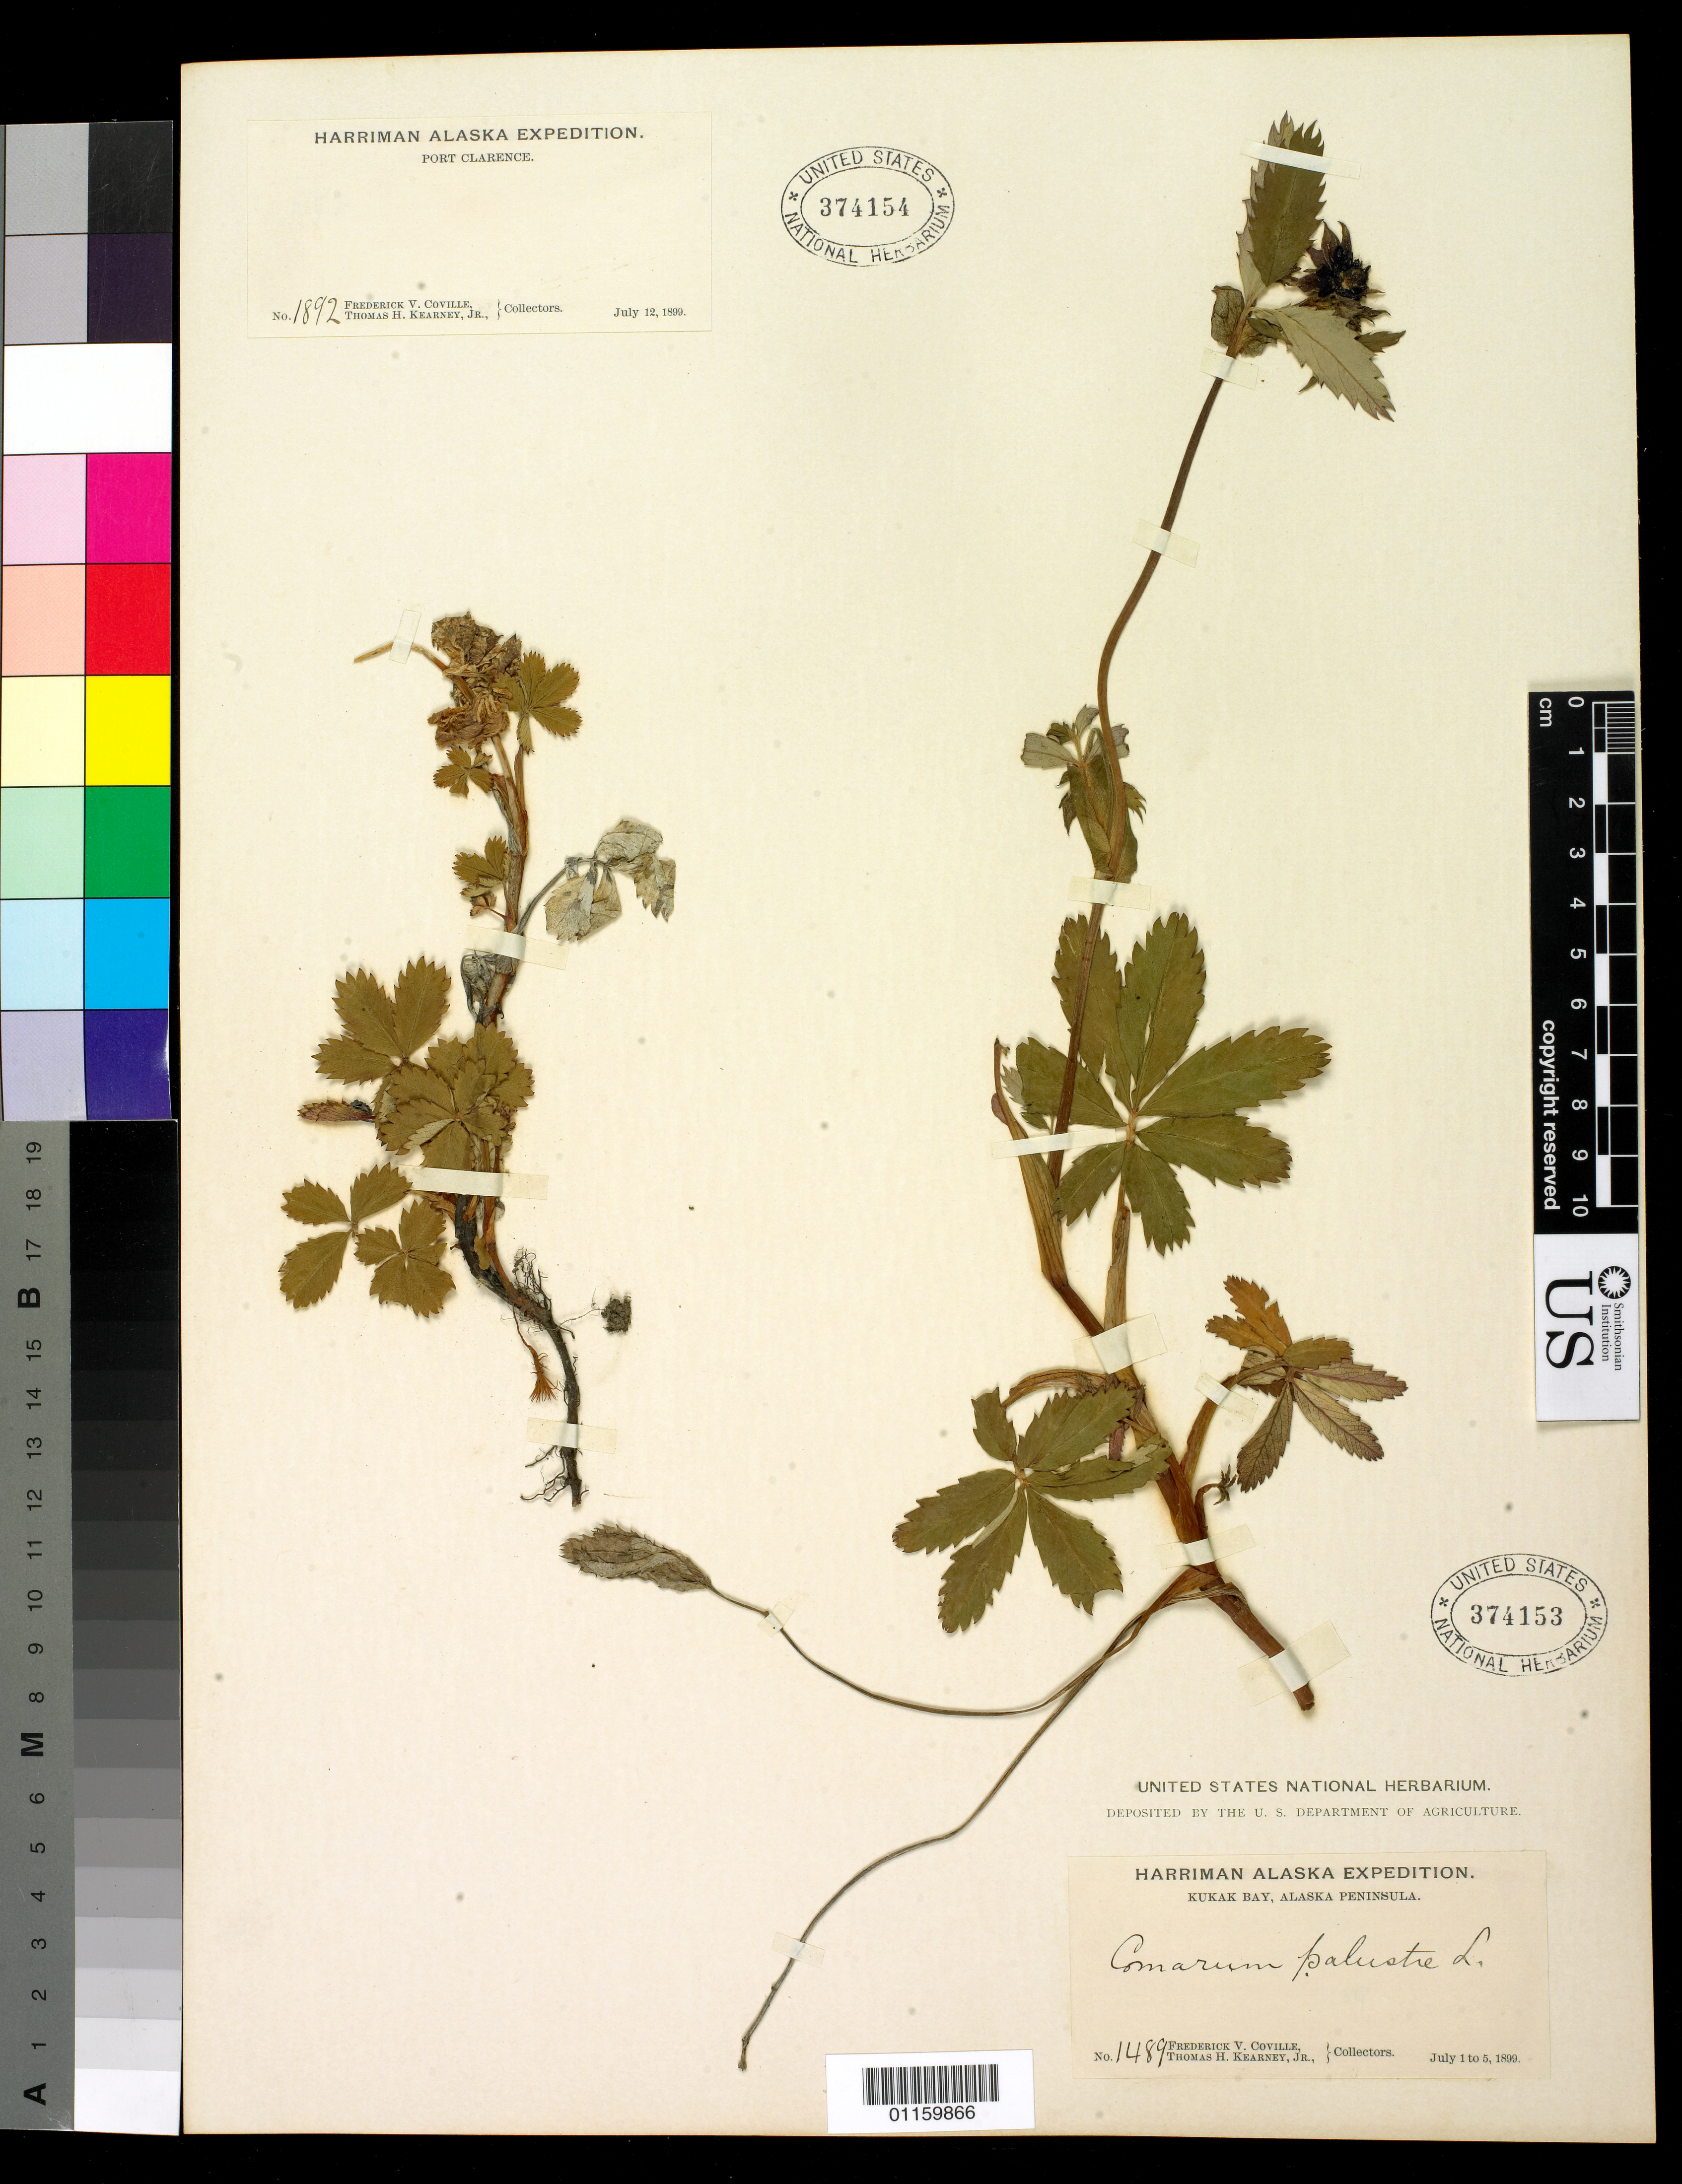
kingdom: Plantae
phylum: Tracheophyta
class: Magnoliopsida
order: Rosales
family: Rosaceae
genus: Comarum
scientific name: Comarum palustre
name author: L.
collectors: F. V. Coville & T. H. Kearney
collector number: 1489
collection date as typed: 01 Jul 1899 to 05 Jul 1899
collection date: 1899-07-01/1899-07-05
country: United States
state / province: Alaska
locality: Kukak Bay, Alaska Peninsula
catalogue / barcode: US 374153